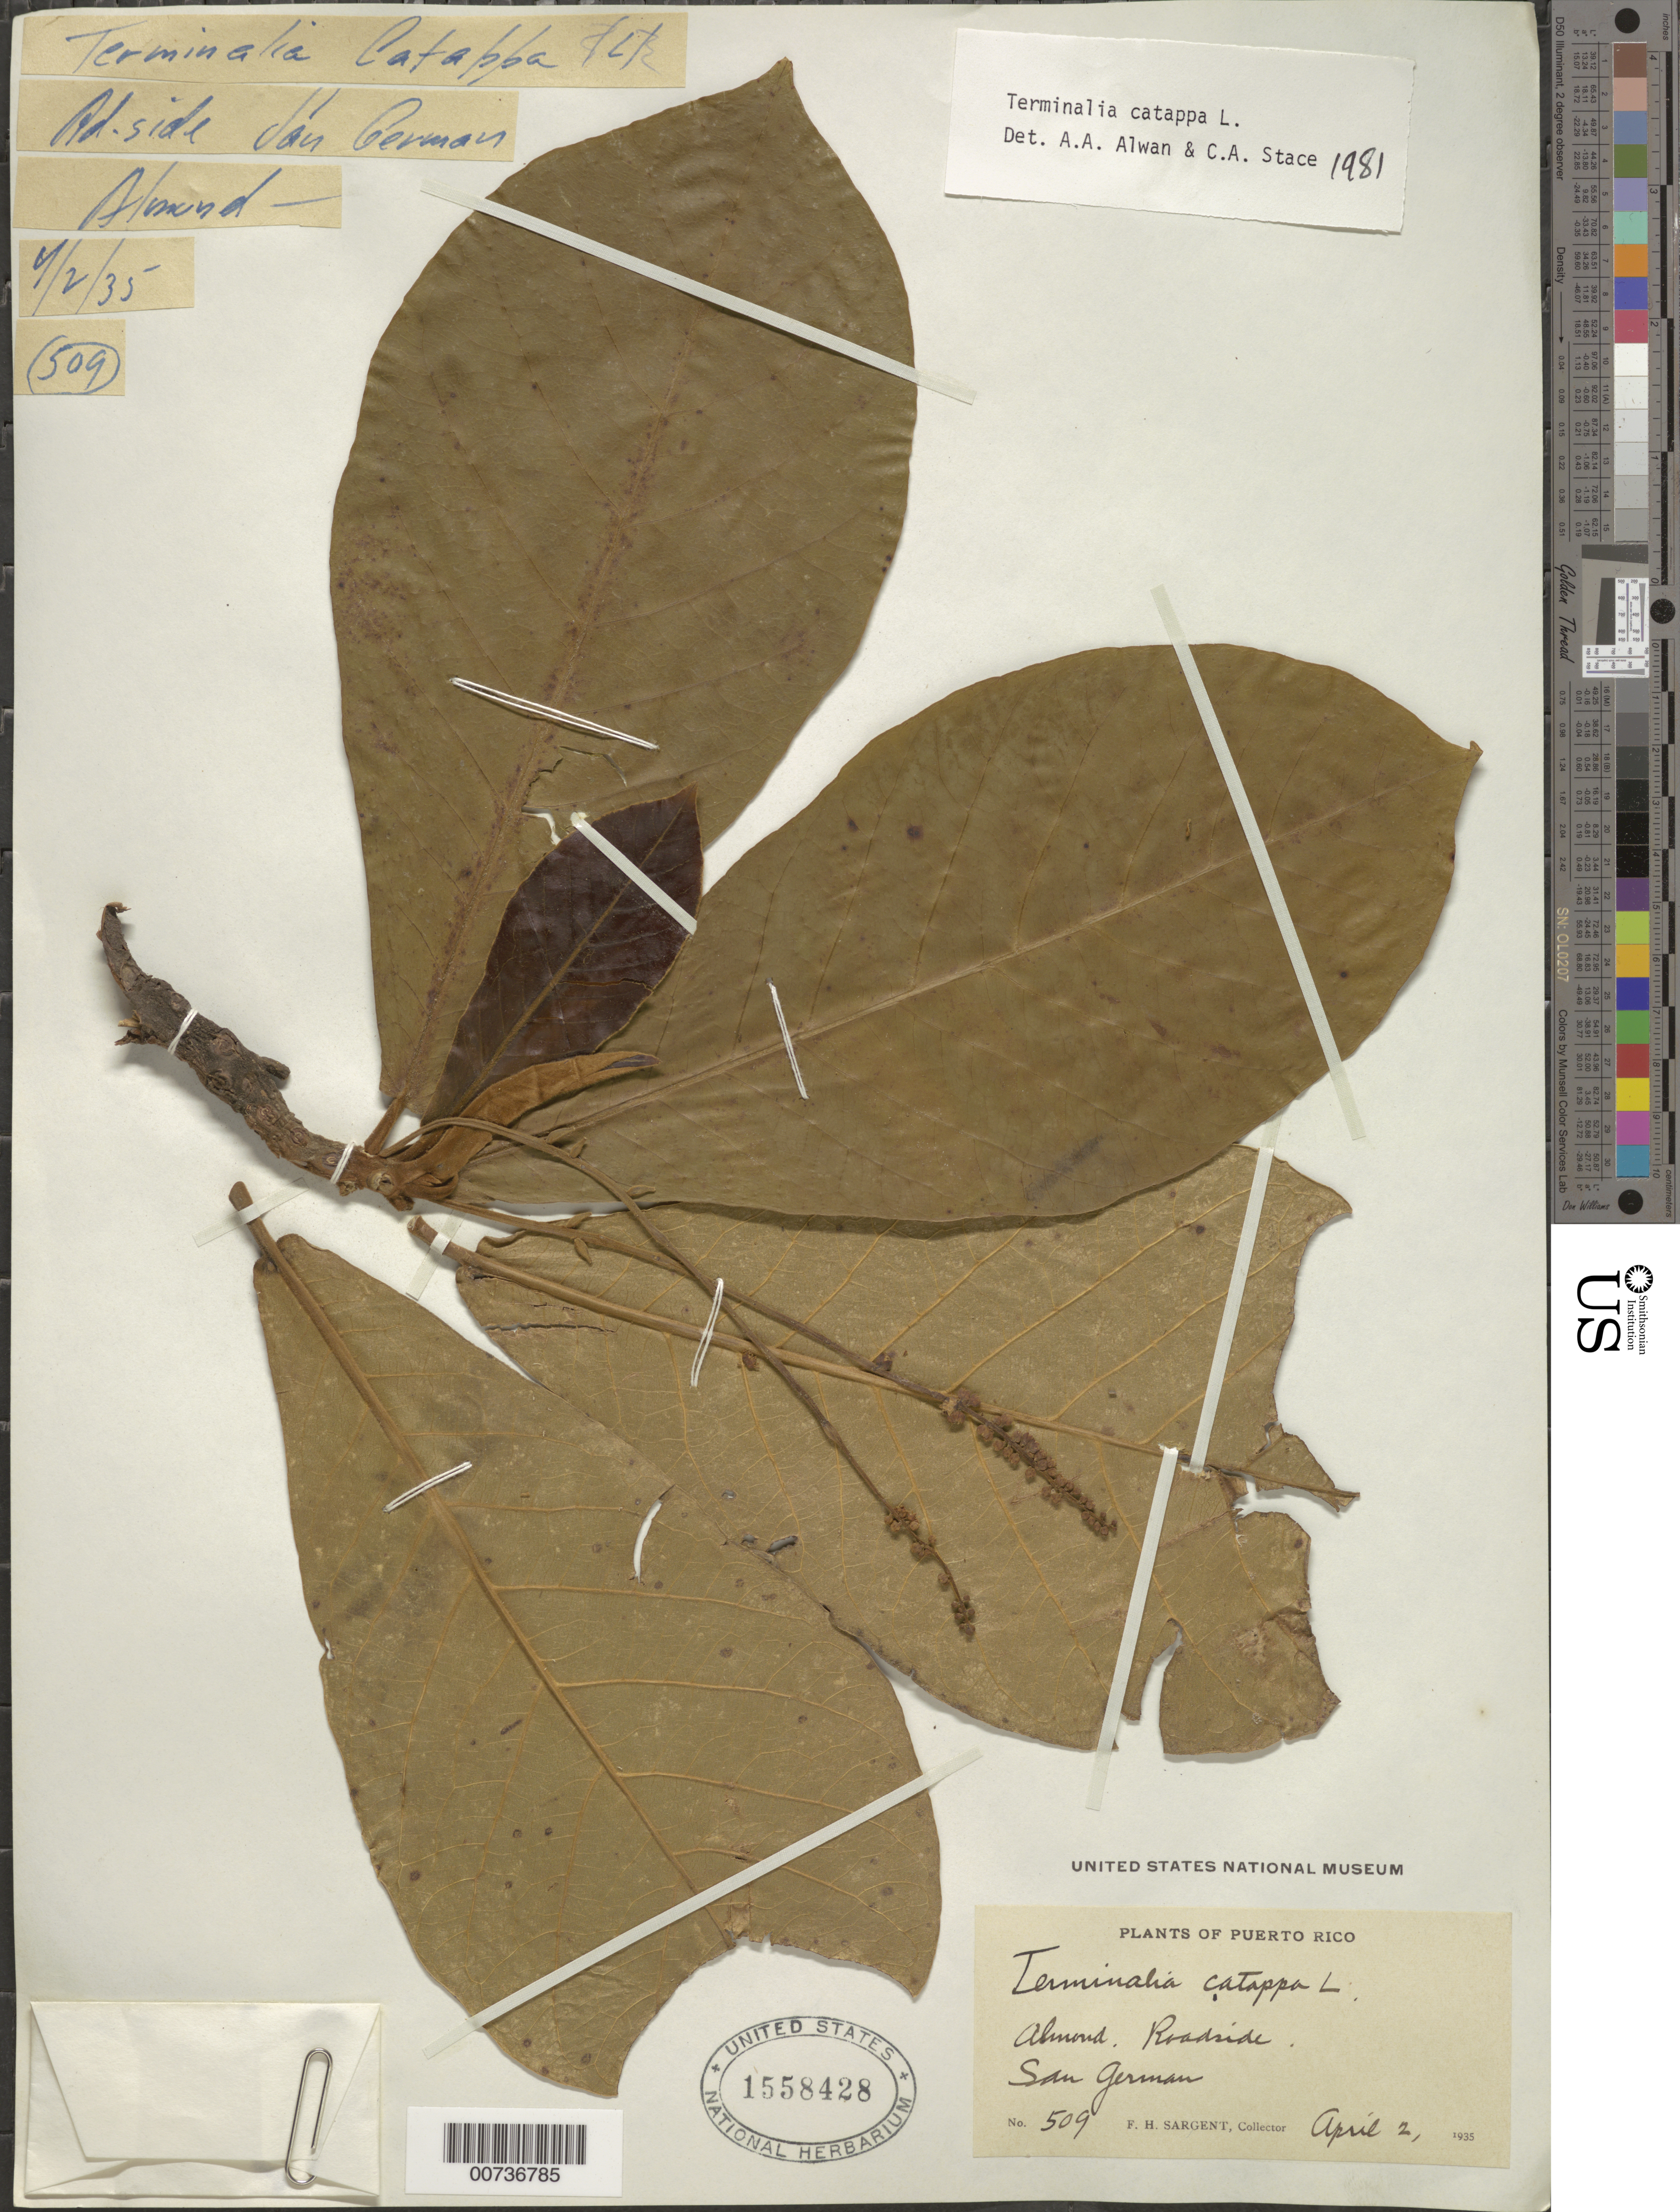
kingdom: Plantae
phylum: Tracheophyta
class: Magnoliopsida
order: Myrtales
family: Combretaceae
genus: Terminalia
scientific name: Terminalia catappa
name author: L.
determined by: Alwan, A. R.; Stace, C. A.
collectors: F. H. Sargent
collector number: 509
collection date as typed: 02 Apr 1935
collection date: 1935-04-02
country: Puerto Rico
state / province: San Germán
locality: San Germán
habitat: Roadside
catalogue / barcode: US 1558428